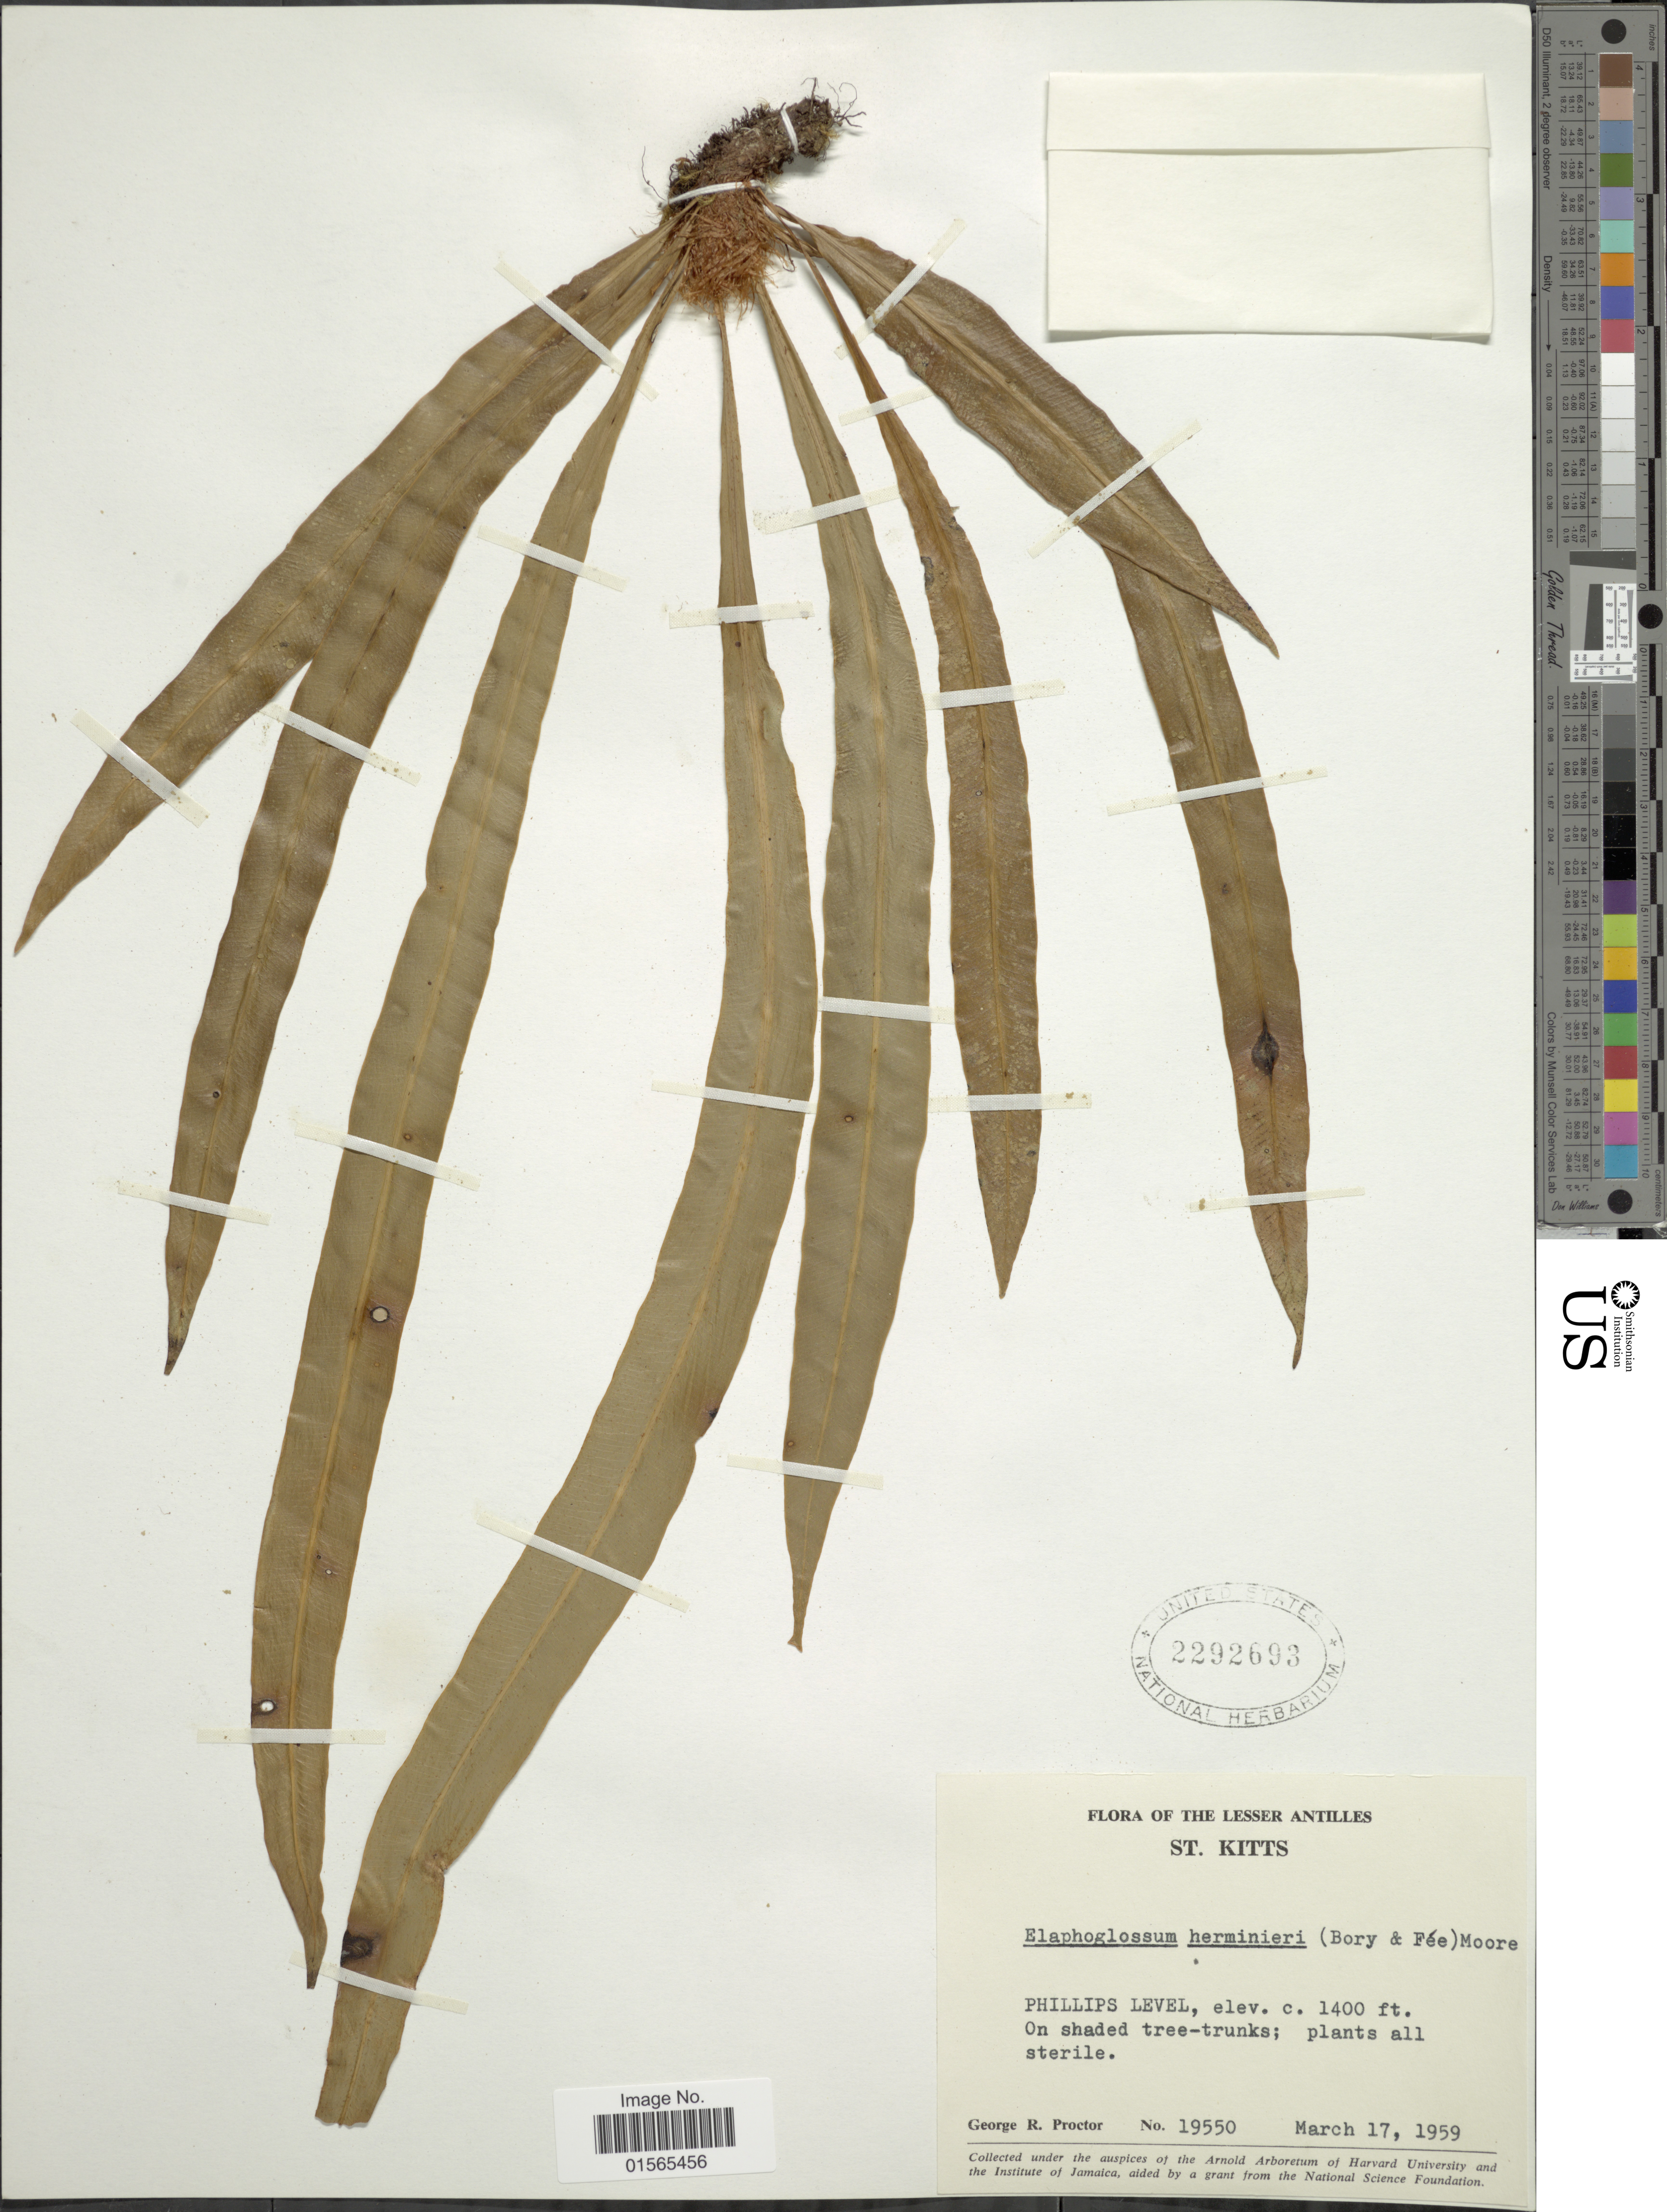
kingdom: Plantae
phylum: Tracheophyta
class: Polypodiopsida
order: Polypodiales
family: Dryopteridaceae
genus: Elaphoglossum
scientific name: Elaphoglossum herminieri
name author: (Bory & Fée) T. Moore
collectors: G. R. Proctor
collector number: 19550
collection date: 1959-03-17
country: St. Christopher-Nevis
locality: The Lesser Antilles, St. Kitts, Phillips Level.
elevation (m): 427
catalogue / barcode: US 2292693